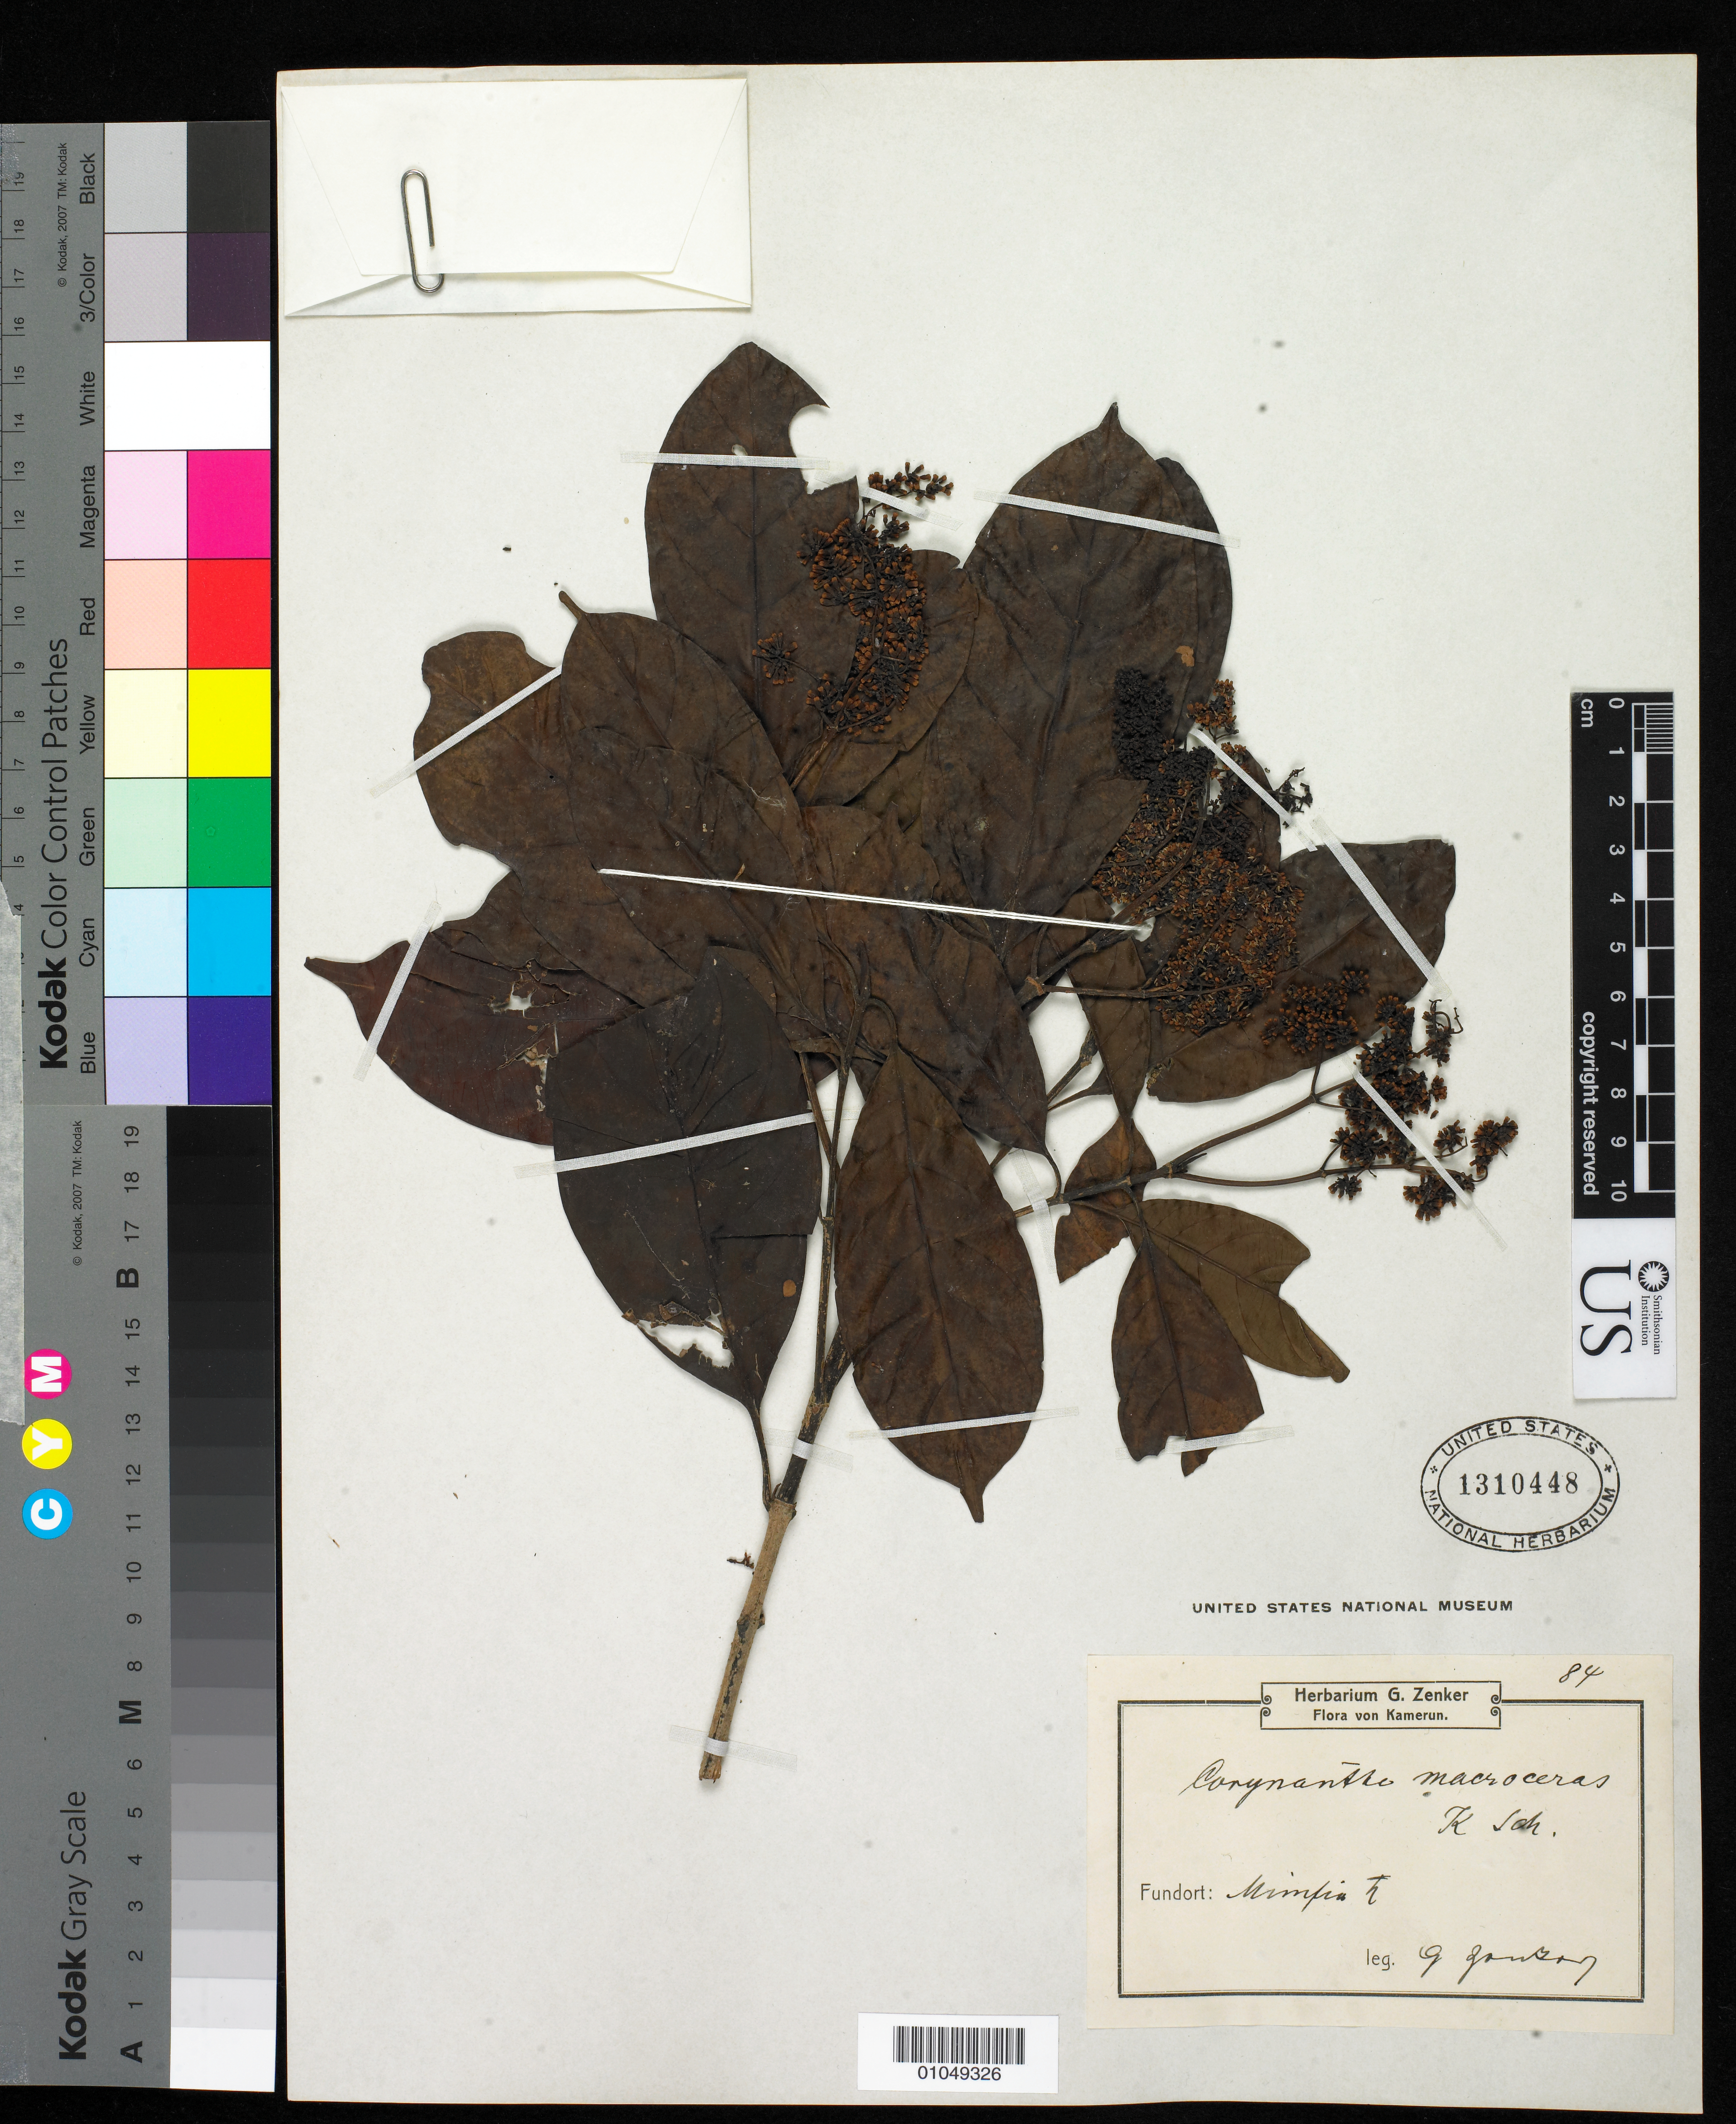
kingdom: Plantae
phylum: Tracheophyta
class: Magnoliopsida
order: Gentianales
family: Rubiaceae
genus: Pausinystalia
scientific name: Pausinystalia brachythyrsum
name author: (K. Schum.) De Wild.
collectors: G. A. Zenker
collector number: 84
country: Cameroon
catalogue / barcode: US 1310448